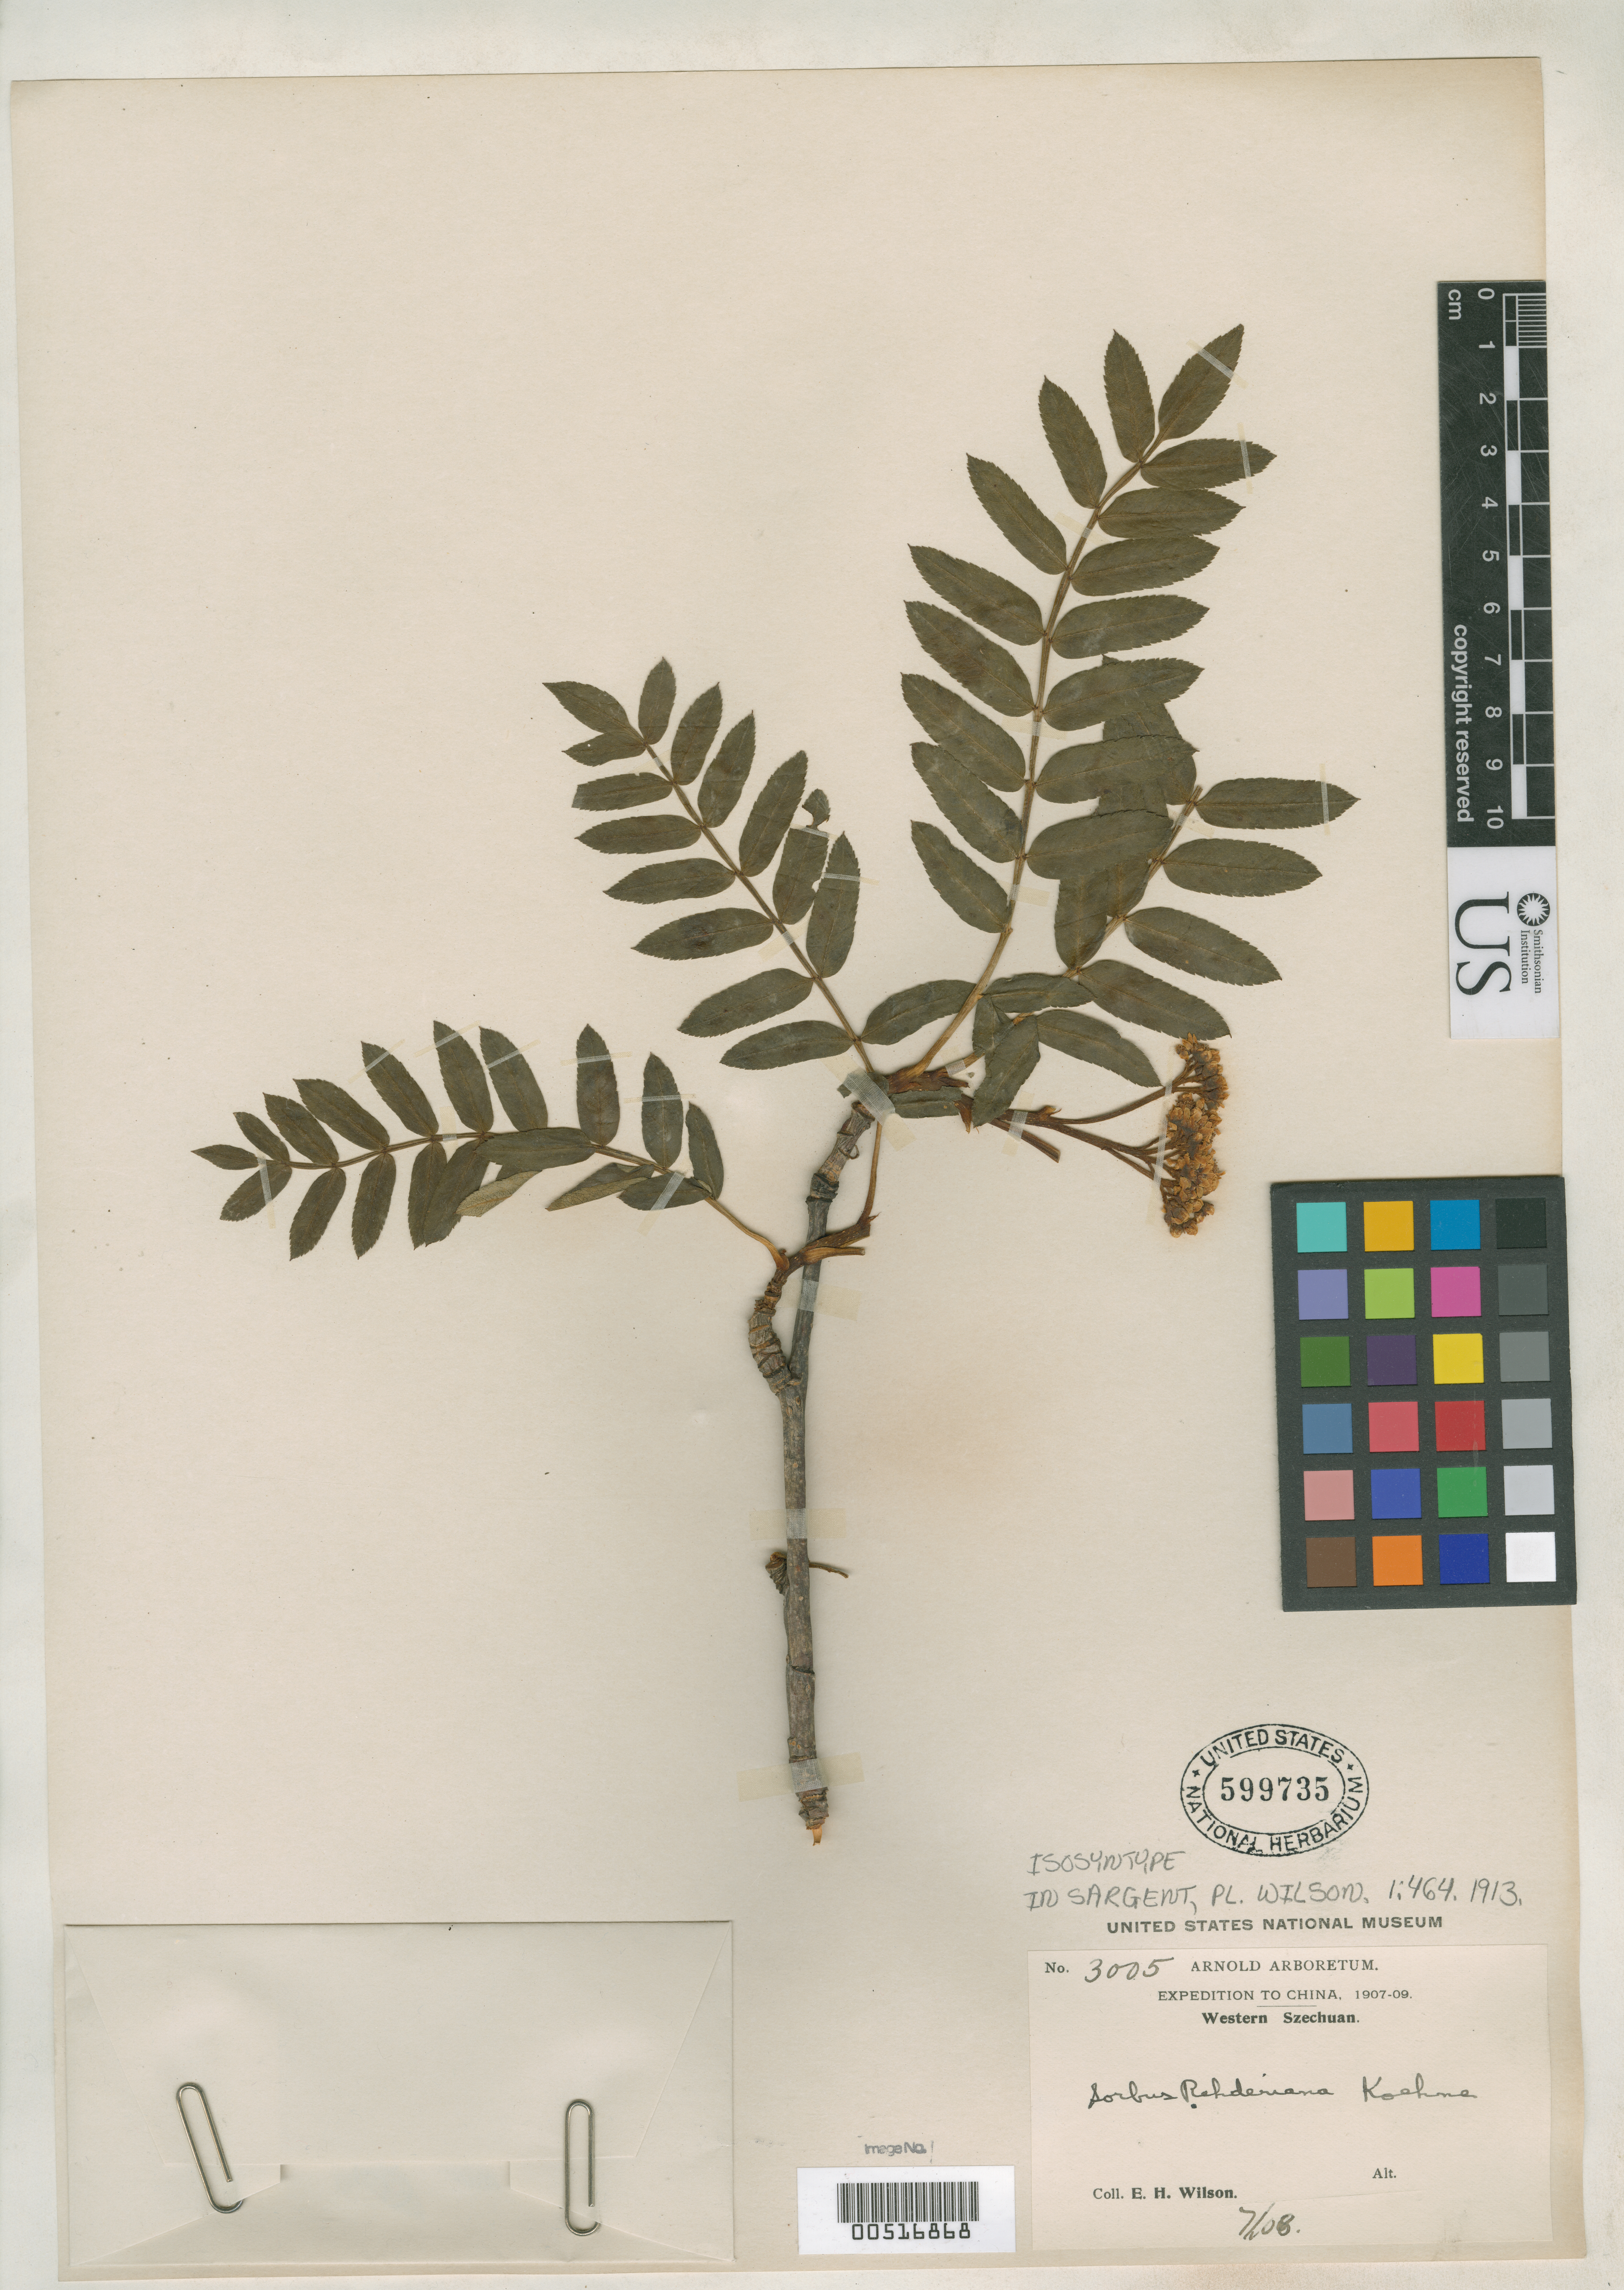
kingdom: Plantae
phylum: Tracheophyta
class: Magnoliopsida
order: Rosales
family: Rosaceae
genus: Sorbus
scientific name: Sorbus rehderiana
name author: Koehne in Sarg.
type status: Isosyntype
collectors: E. H. Wilson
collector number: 3005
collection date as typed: Jul 1908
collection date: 1908-07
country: China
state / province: Sichuan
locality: Western Szechwan.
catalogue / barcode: US 599735